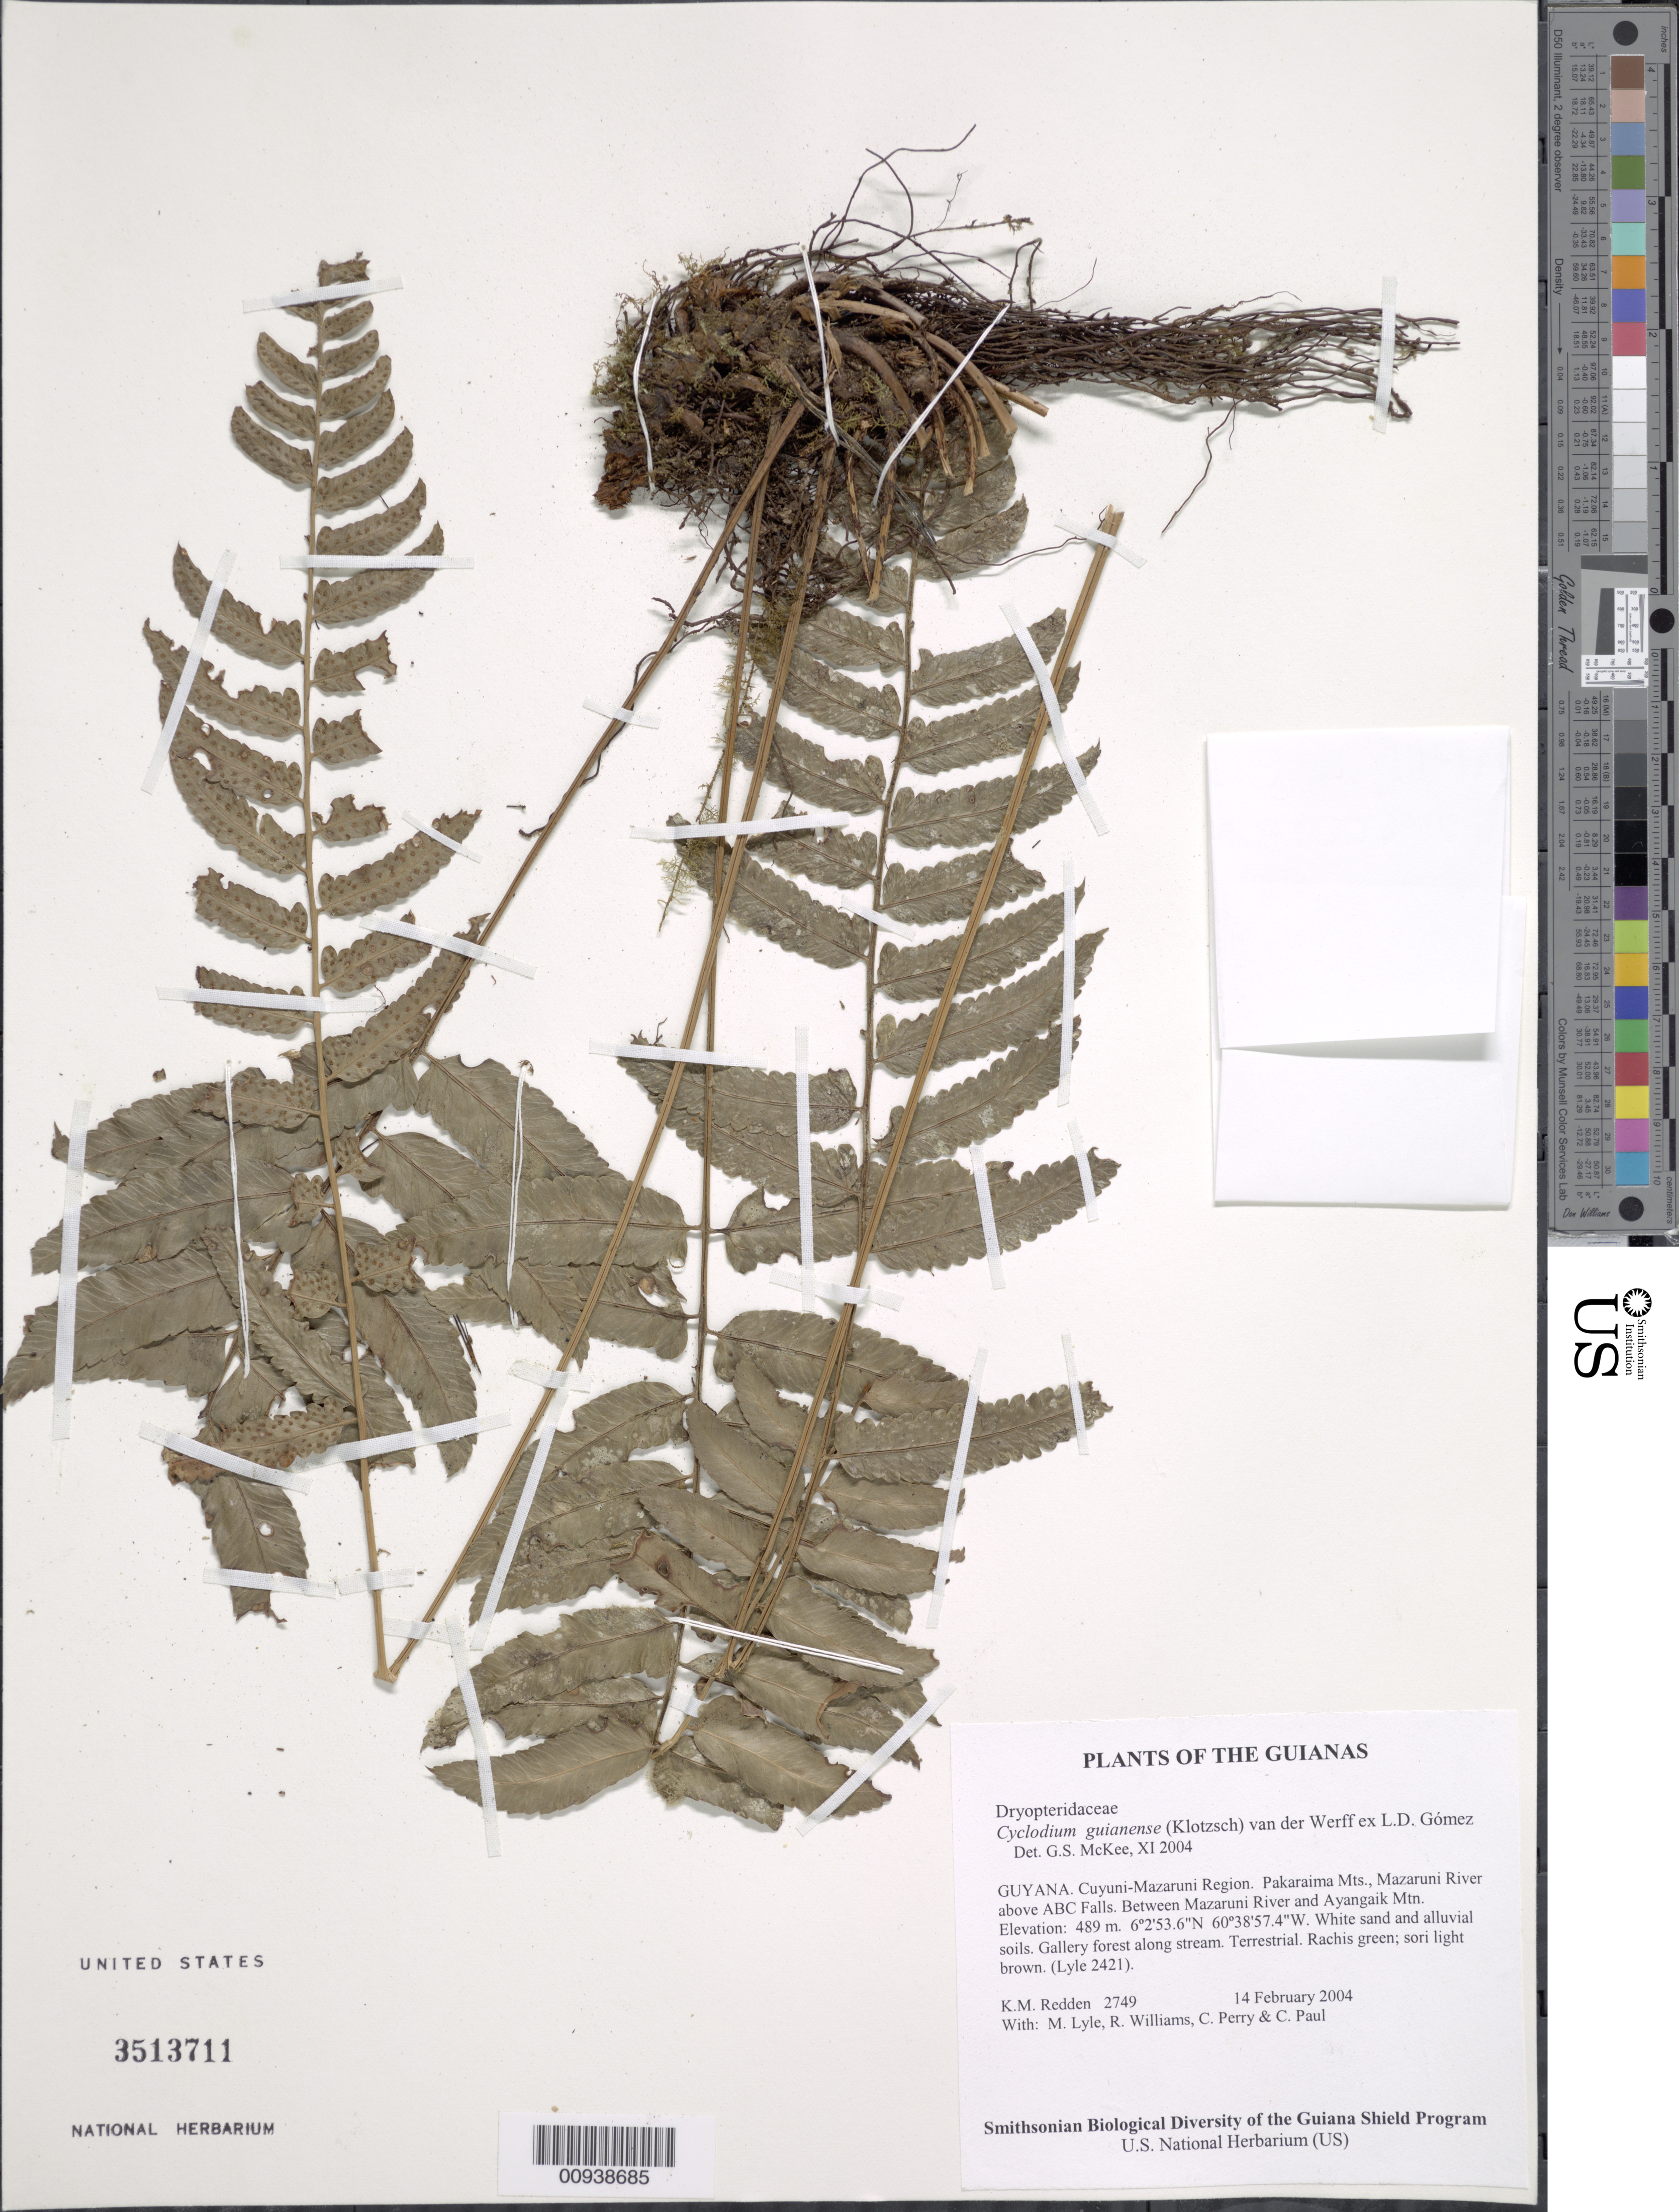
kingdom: Plantae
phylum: Tracheophyta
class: Polypodiopsida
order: Polypodiales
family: Dryopteridaceae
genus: Cyclodium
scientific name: Cyclodium inerme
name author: (Fée) A.R. Sm.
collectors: K. M. Redden, M. Lyle, R. Williams, C. Perry & C. Paul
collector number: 2749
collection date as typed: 14 February 2004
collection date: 2004-02-14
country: Guyana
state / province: Cuyuni-Mazaruni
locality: Pakaraima Mts., Mazaruni River above ABC Falls. Between Mazaruni River and Ayangaik Mtn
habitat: White sand and alluvial soils. Gallery forest along stream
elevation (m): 489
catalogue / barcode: US 3513711